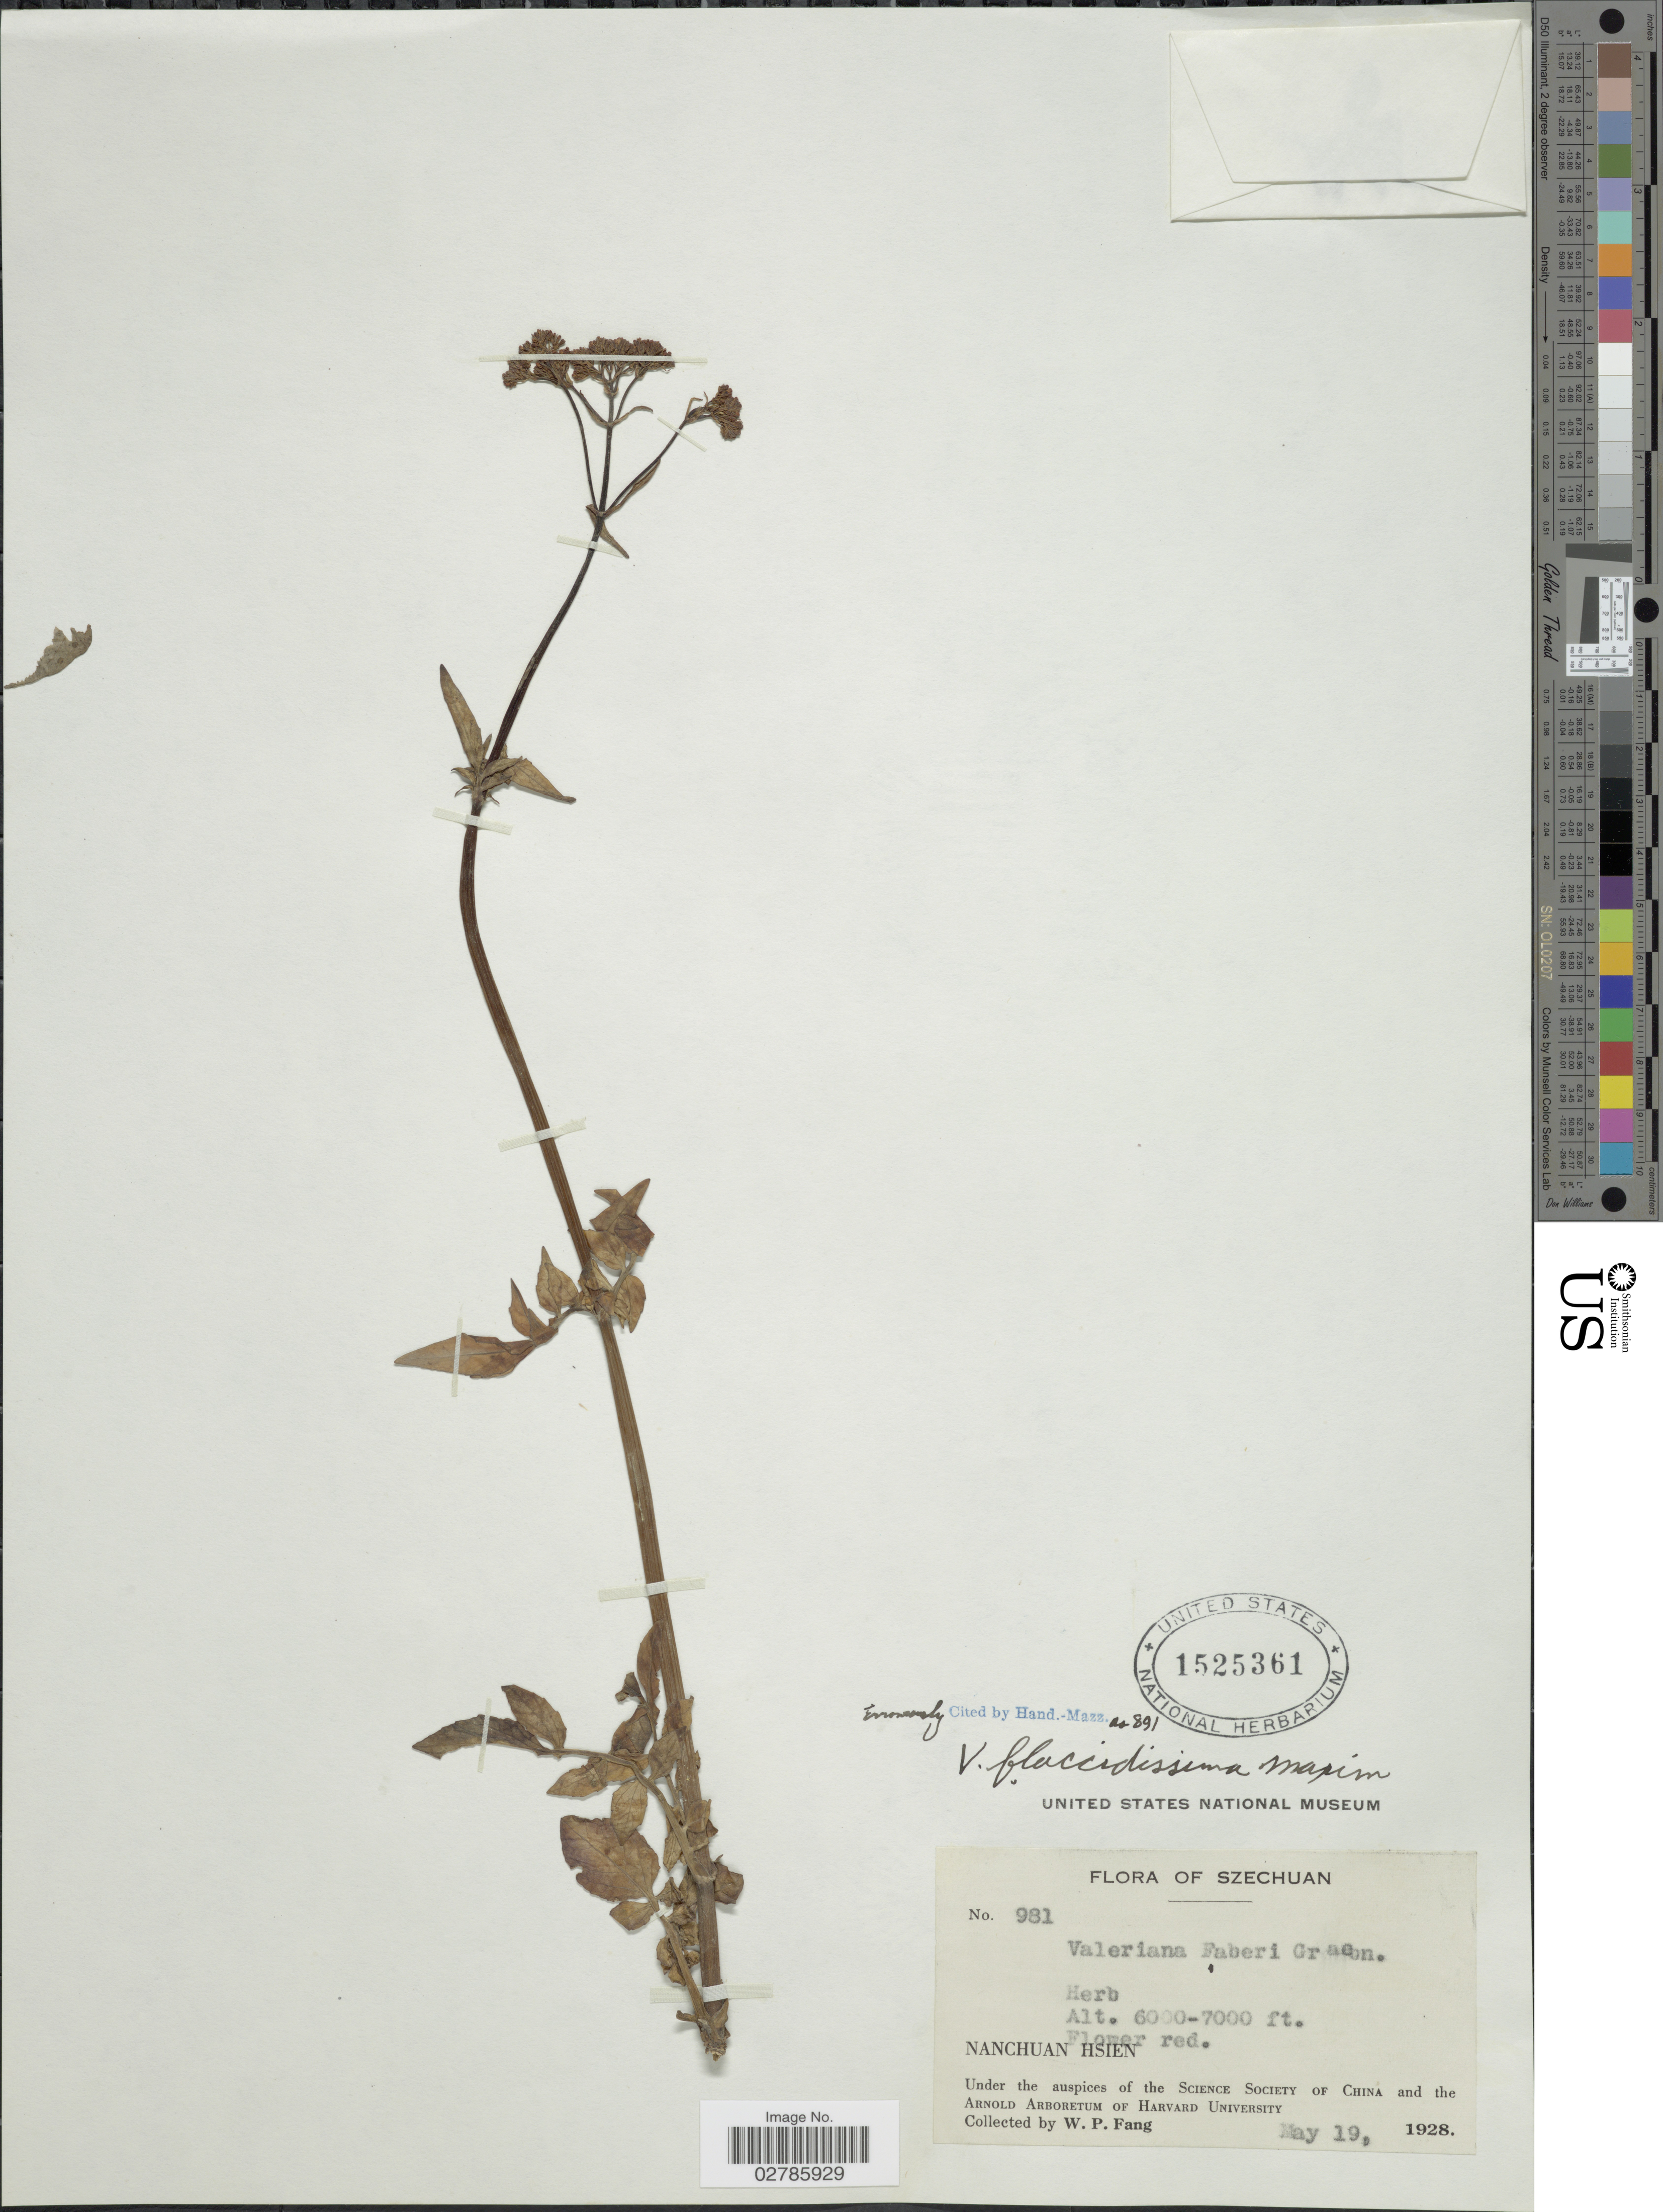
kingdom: Plantae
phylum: Tracheophyta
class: Magnoliopsida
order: Dipsacales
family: Caprifoliaceae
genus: Valeriana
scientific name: Valeriana flaccidissima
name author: Maxim.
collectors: W. P. Fang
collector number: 981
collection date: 1928-05-19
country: China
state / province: Sichuan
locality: Szechuan. Nanchuan Hsien.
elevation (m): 1829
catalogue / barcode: US 1525361